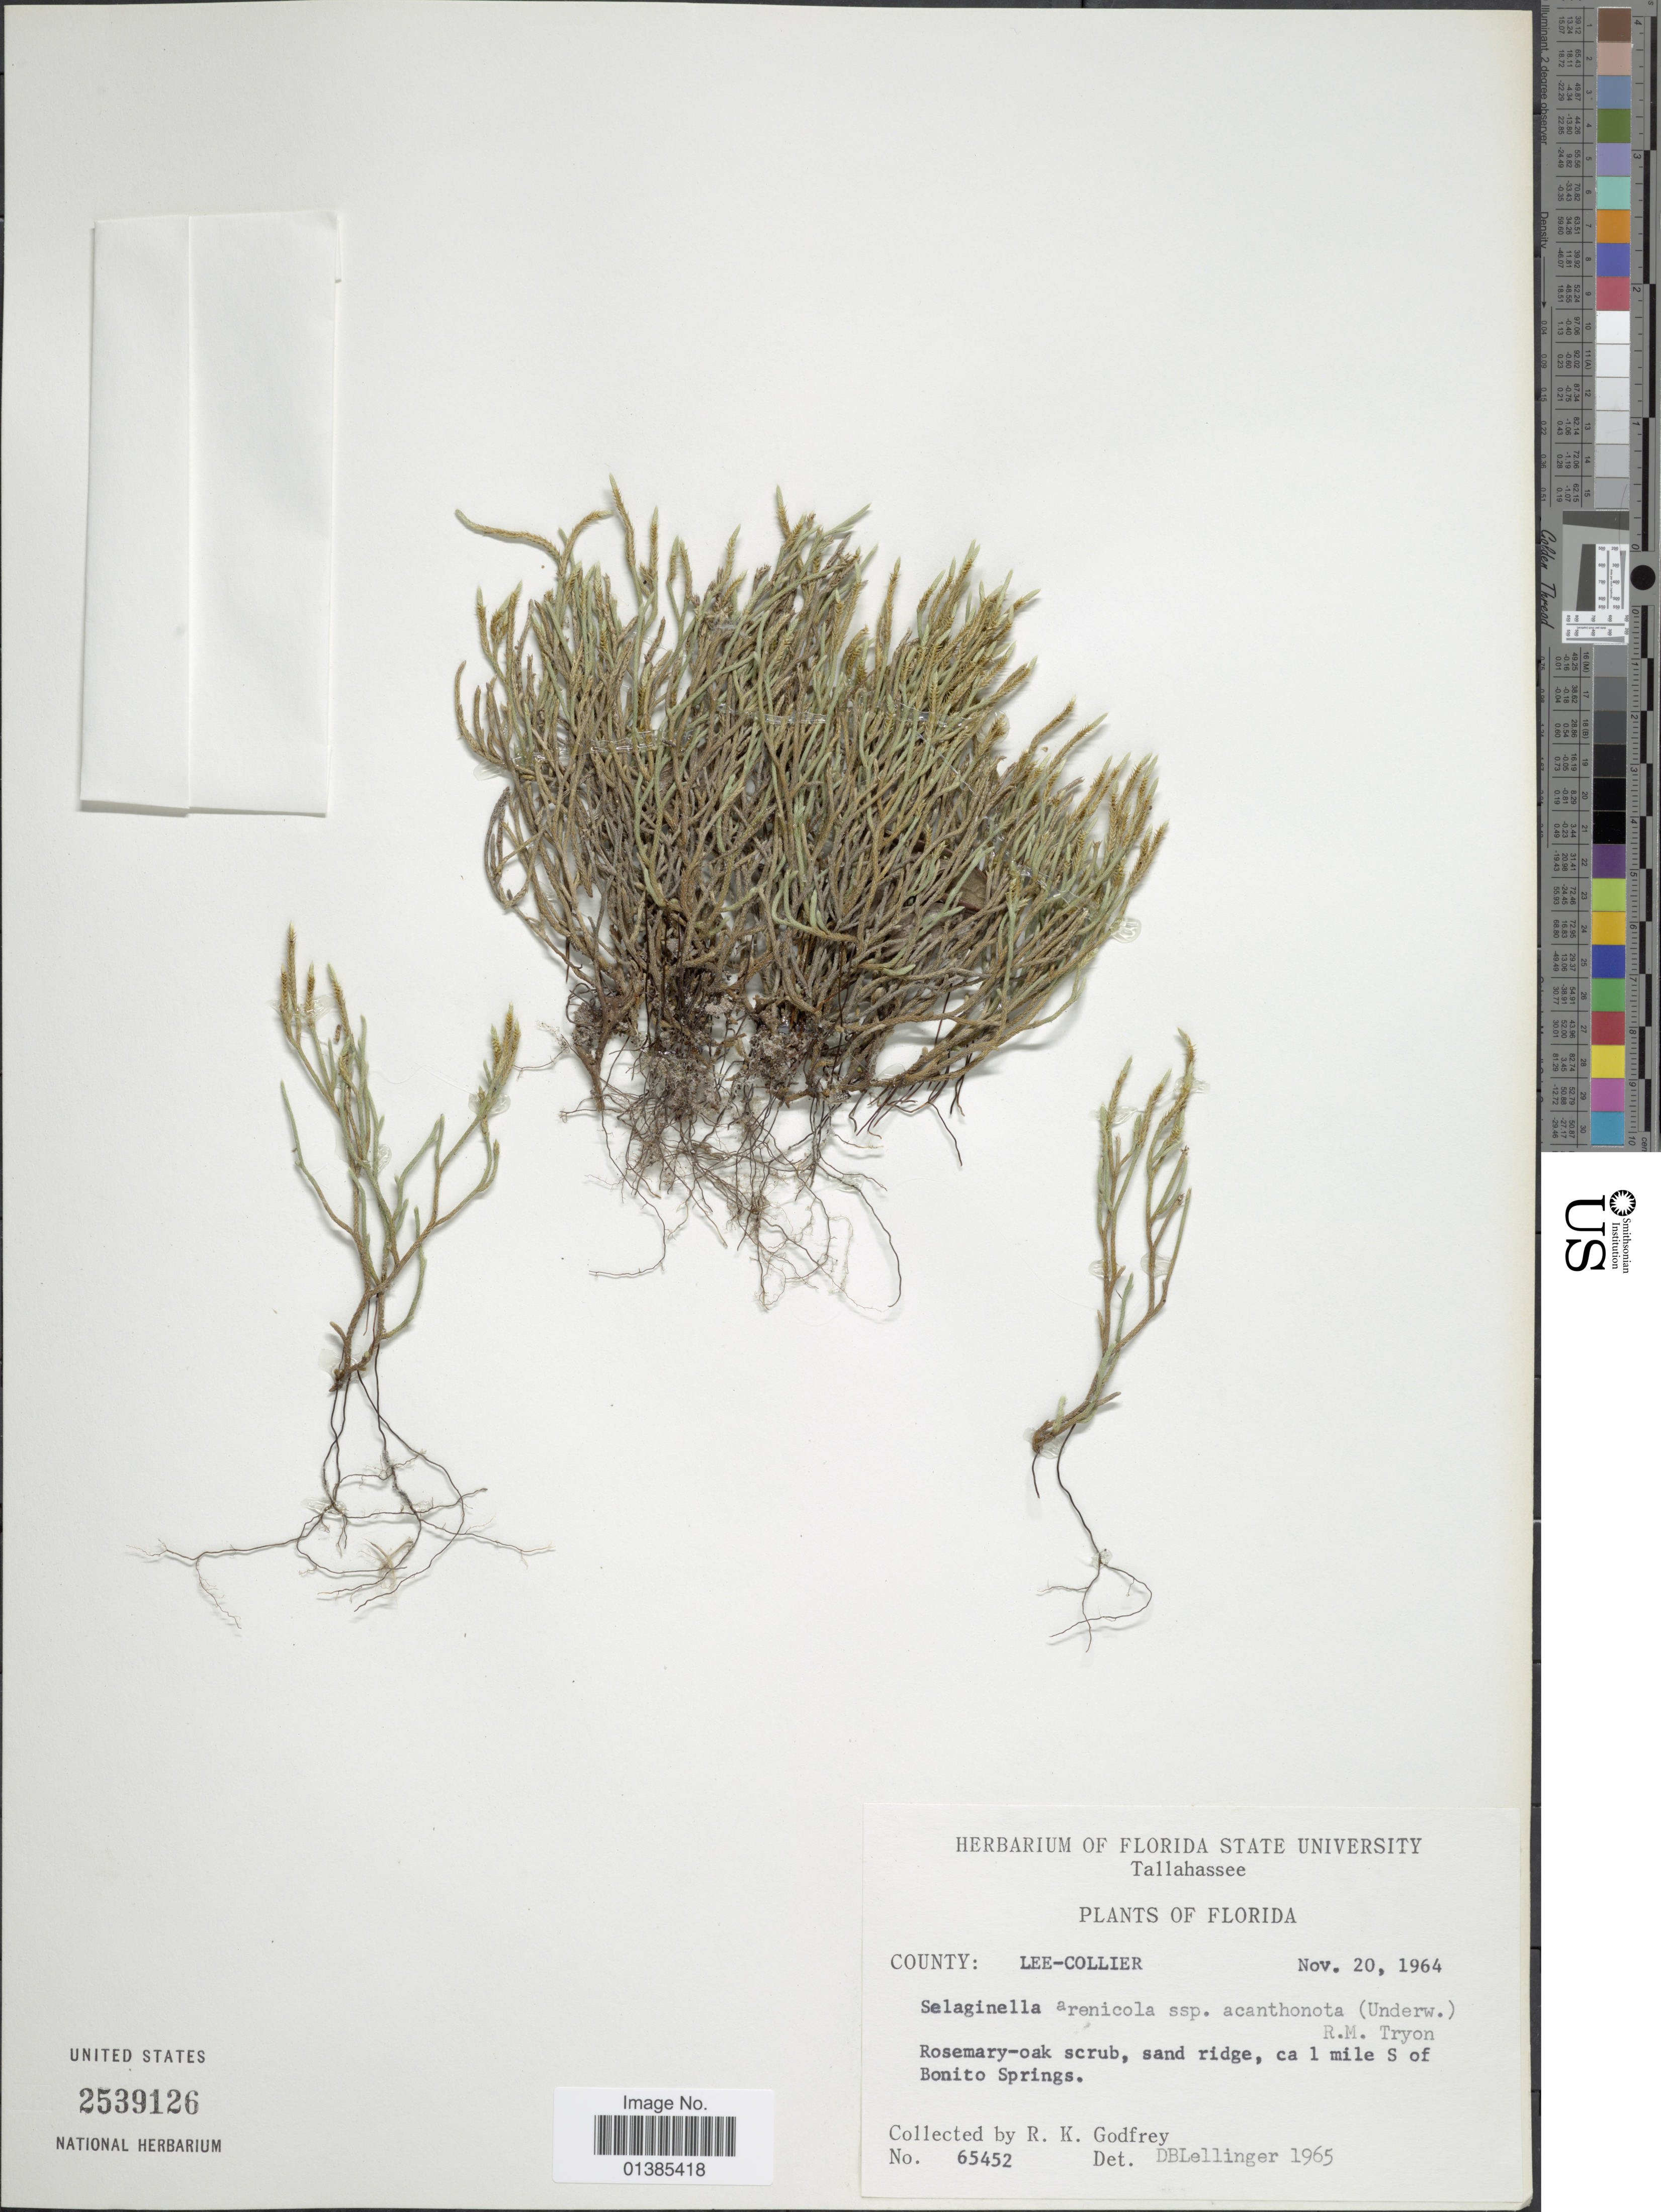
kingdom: Plantae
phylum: Tracheophyta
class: Lycopodiopsida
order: Selaginellales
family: Selaginellaceae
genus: Selaginella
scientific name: Selaginella arenicola subsp. acanthonota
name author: (Underw.) R.M. Tryon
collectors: R. K. Godfrey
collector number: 65452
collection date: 1964-11-20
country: United States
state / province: Florida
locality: County: Lee-Collier. Rosemary-oak scrub, sand ridge, ca 1 mile S of Bonito Springs.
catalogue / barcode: US 2539126